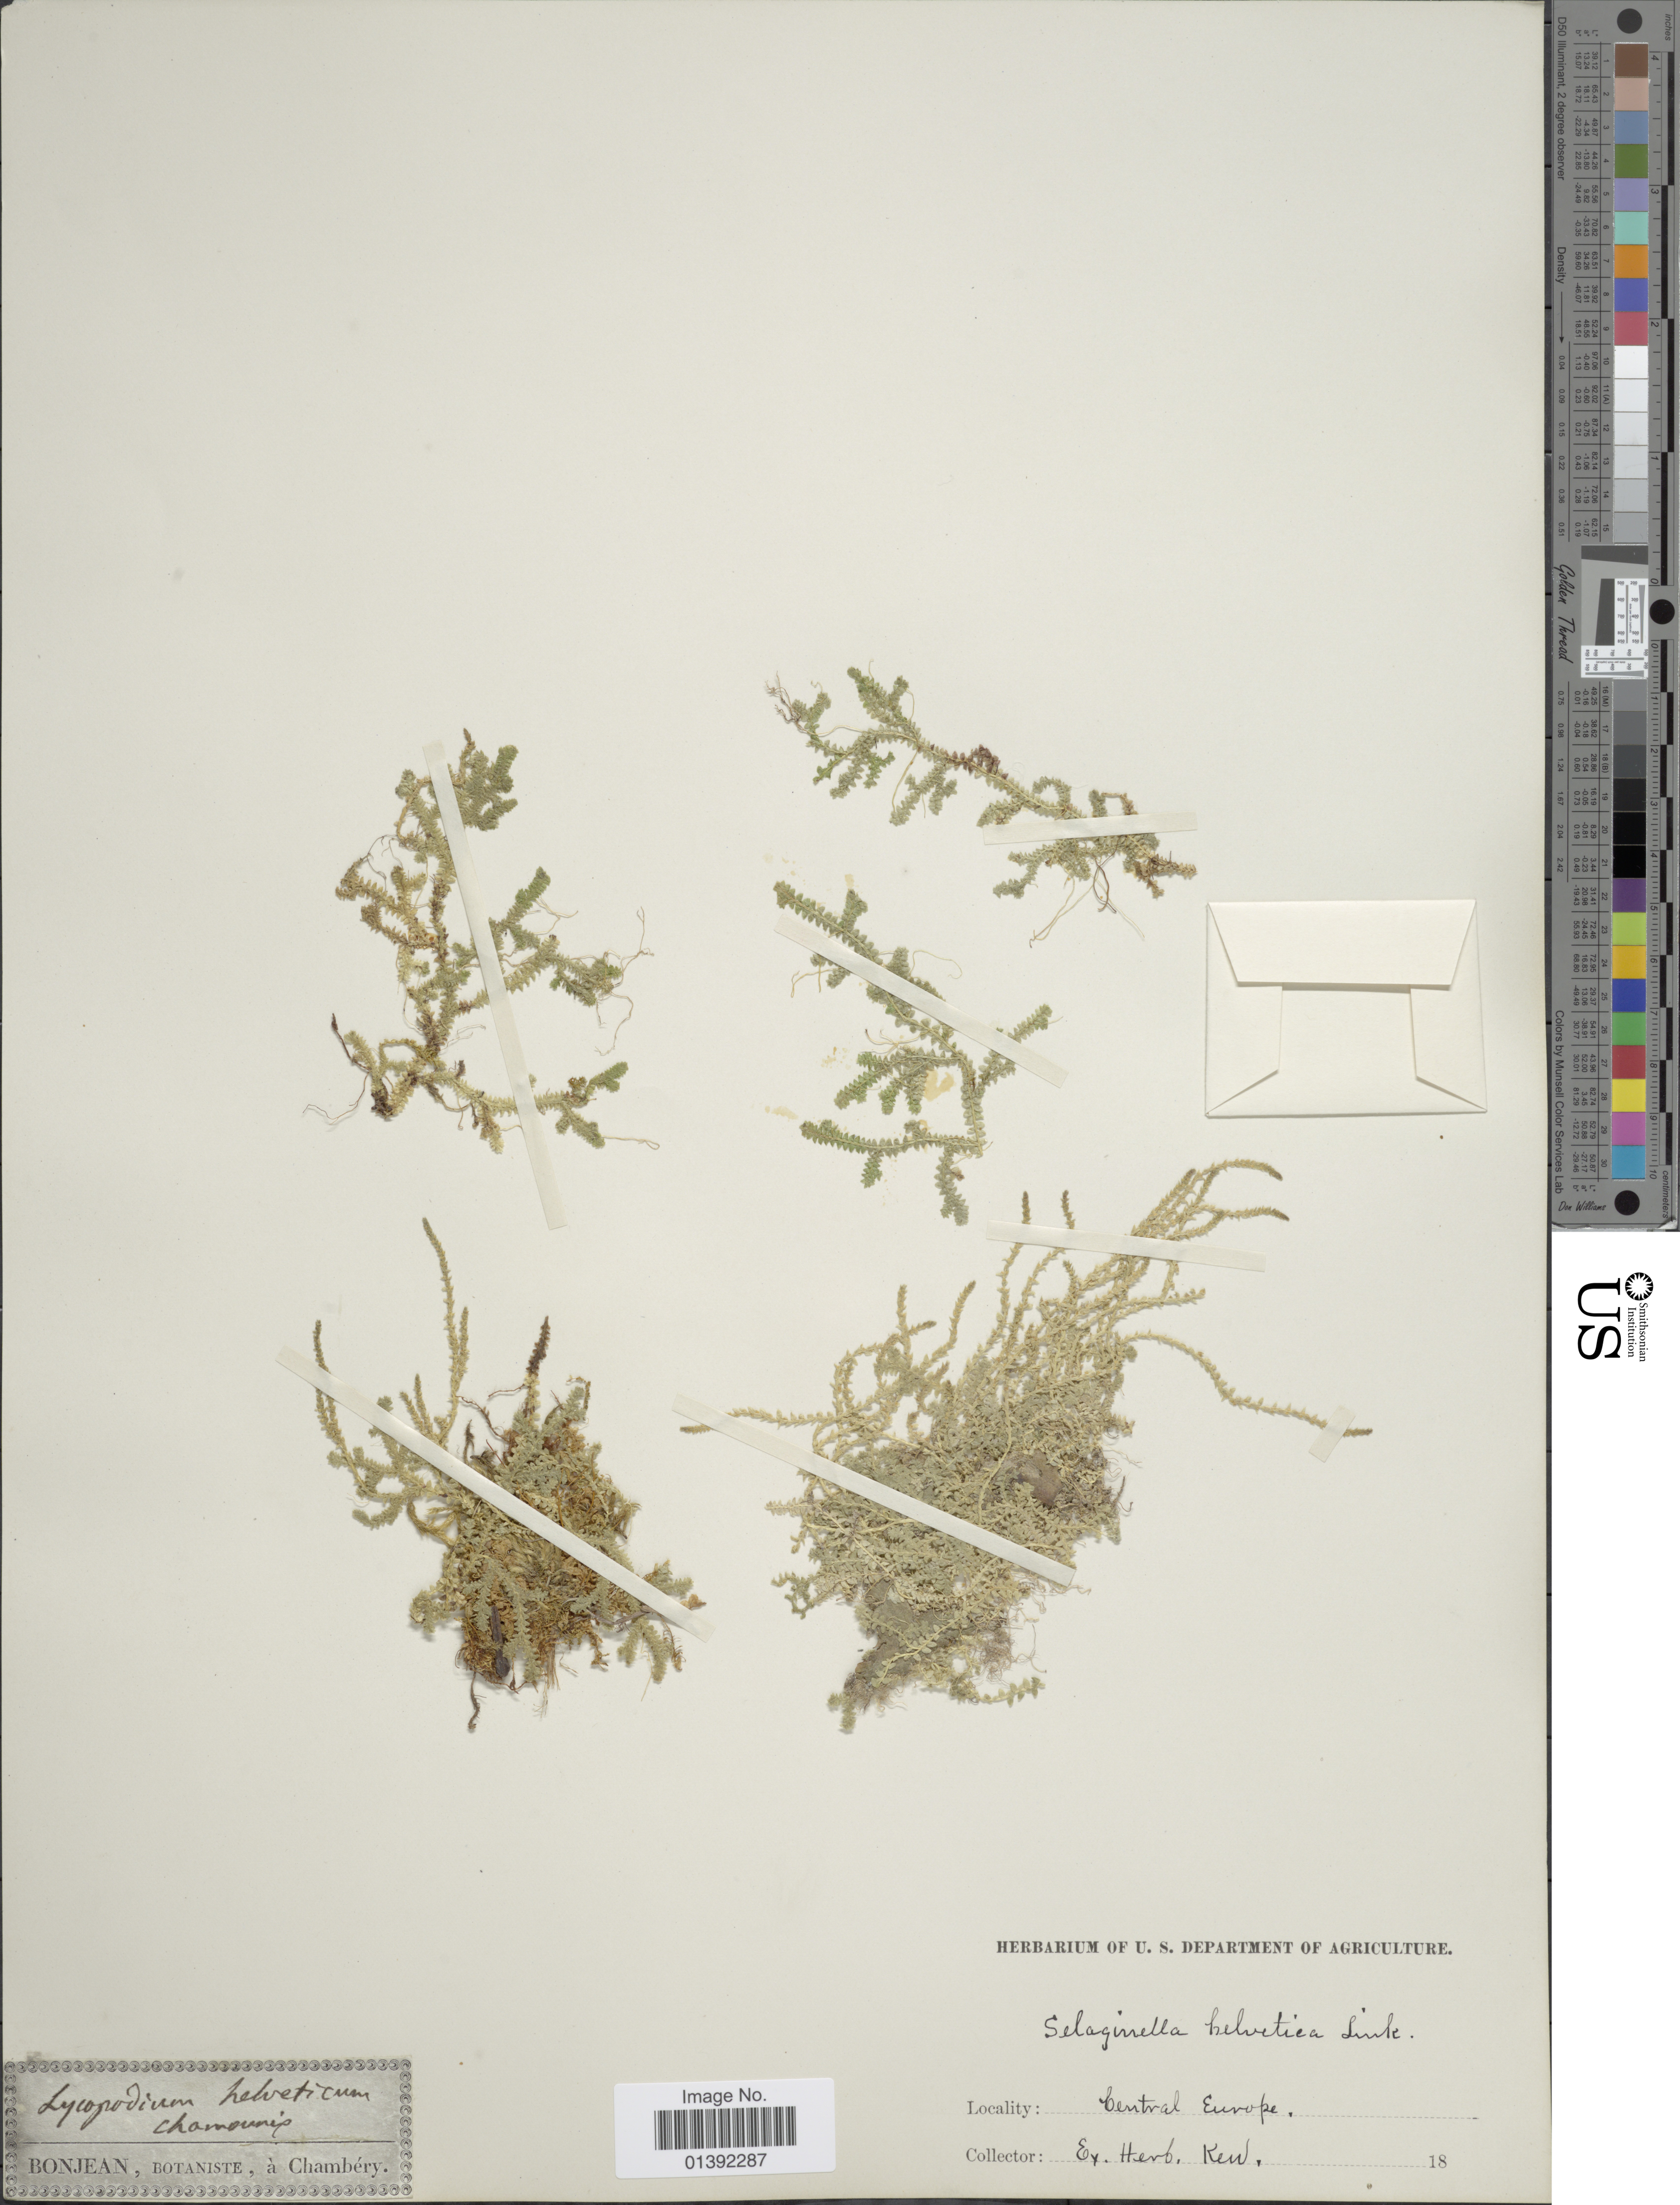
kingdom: Plantae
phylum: Tracheophyta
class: Lycopodiopsida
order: Selaginellales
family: Selaginellaceae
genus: Selaginella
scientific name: Selaginella helvetica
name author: (L.) Spring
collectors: J. Bonjean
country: France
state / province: Auvergne-Rhône-Alpes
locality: Central Europe , Chamounix [Chamonix]